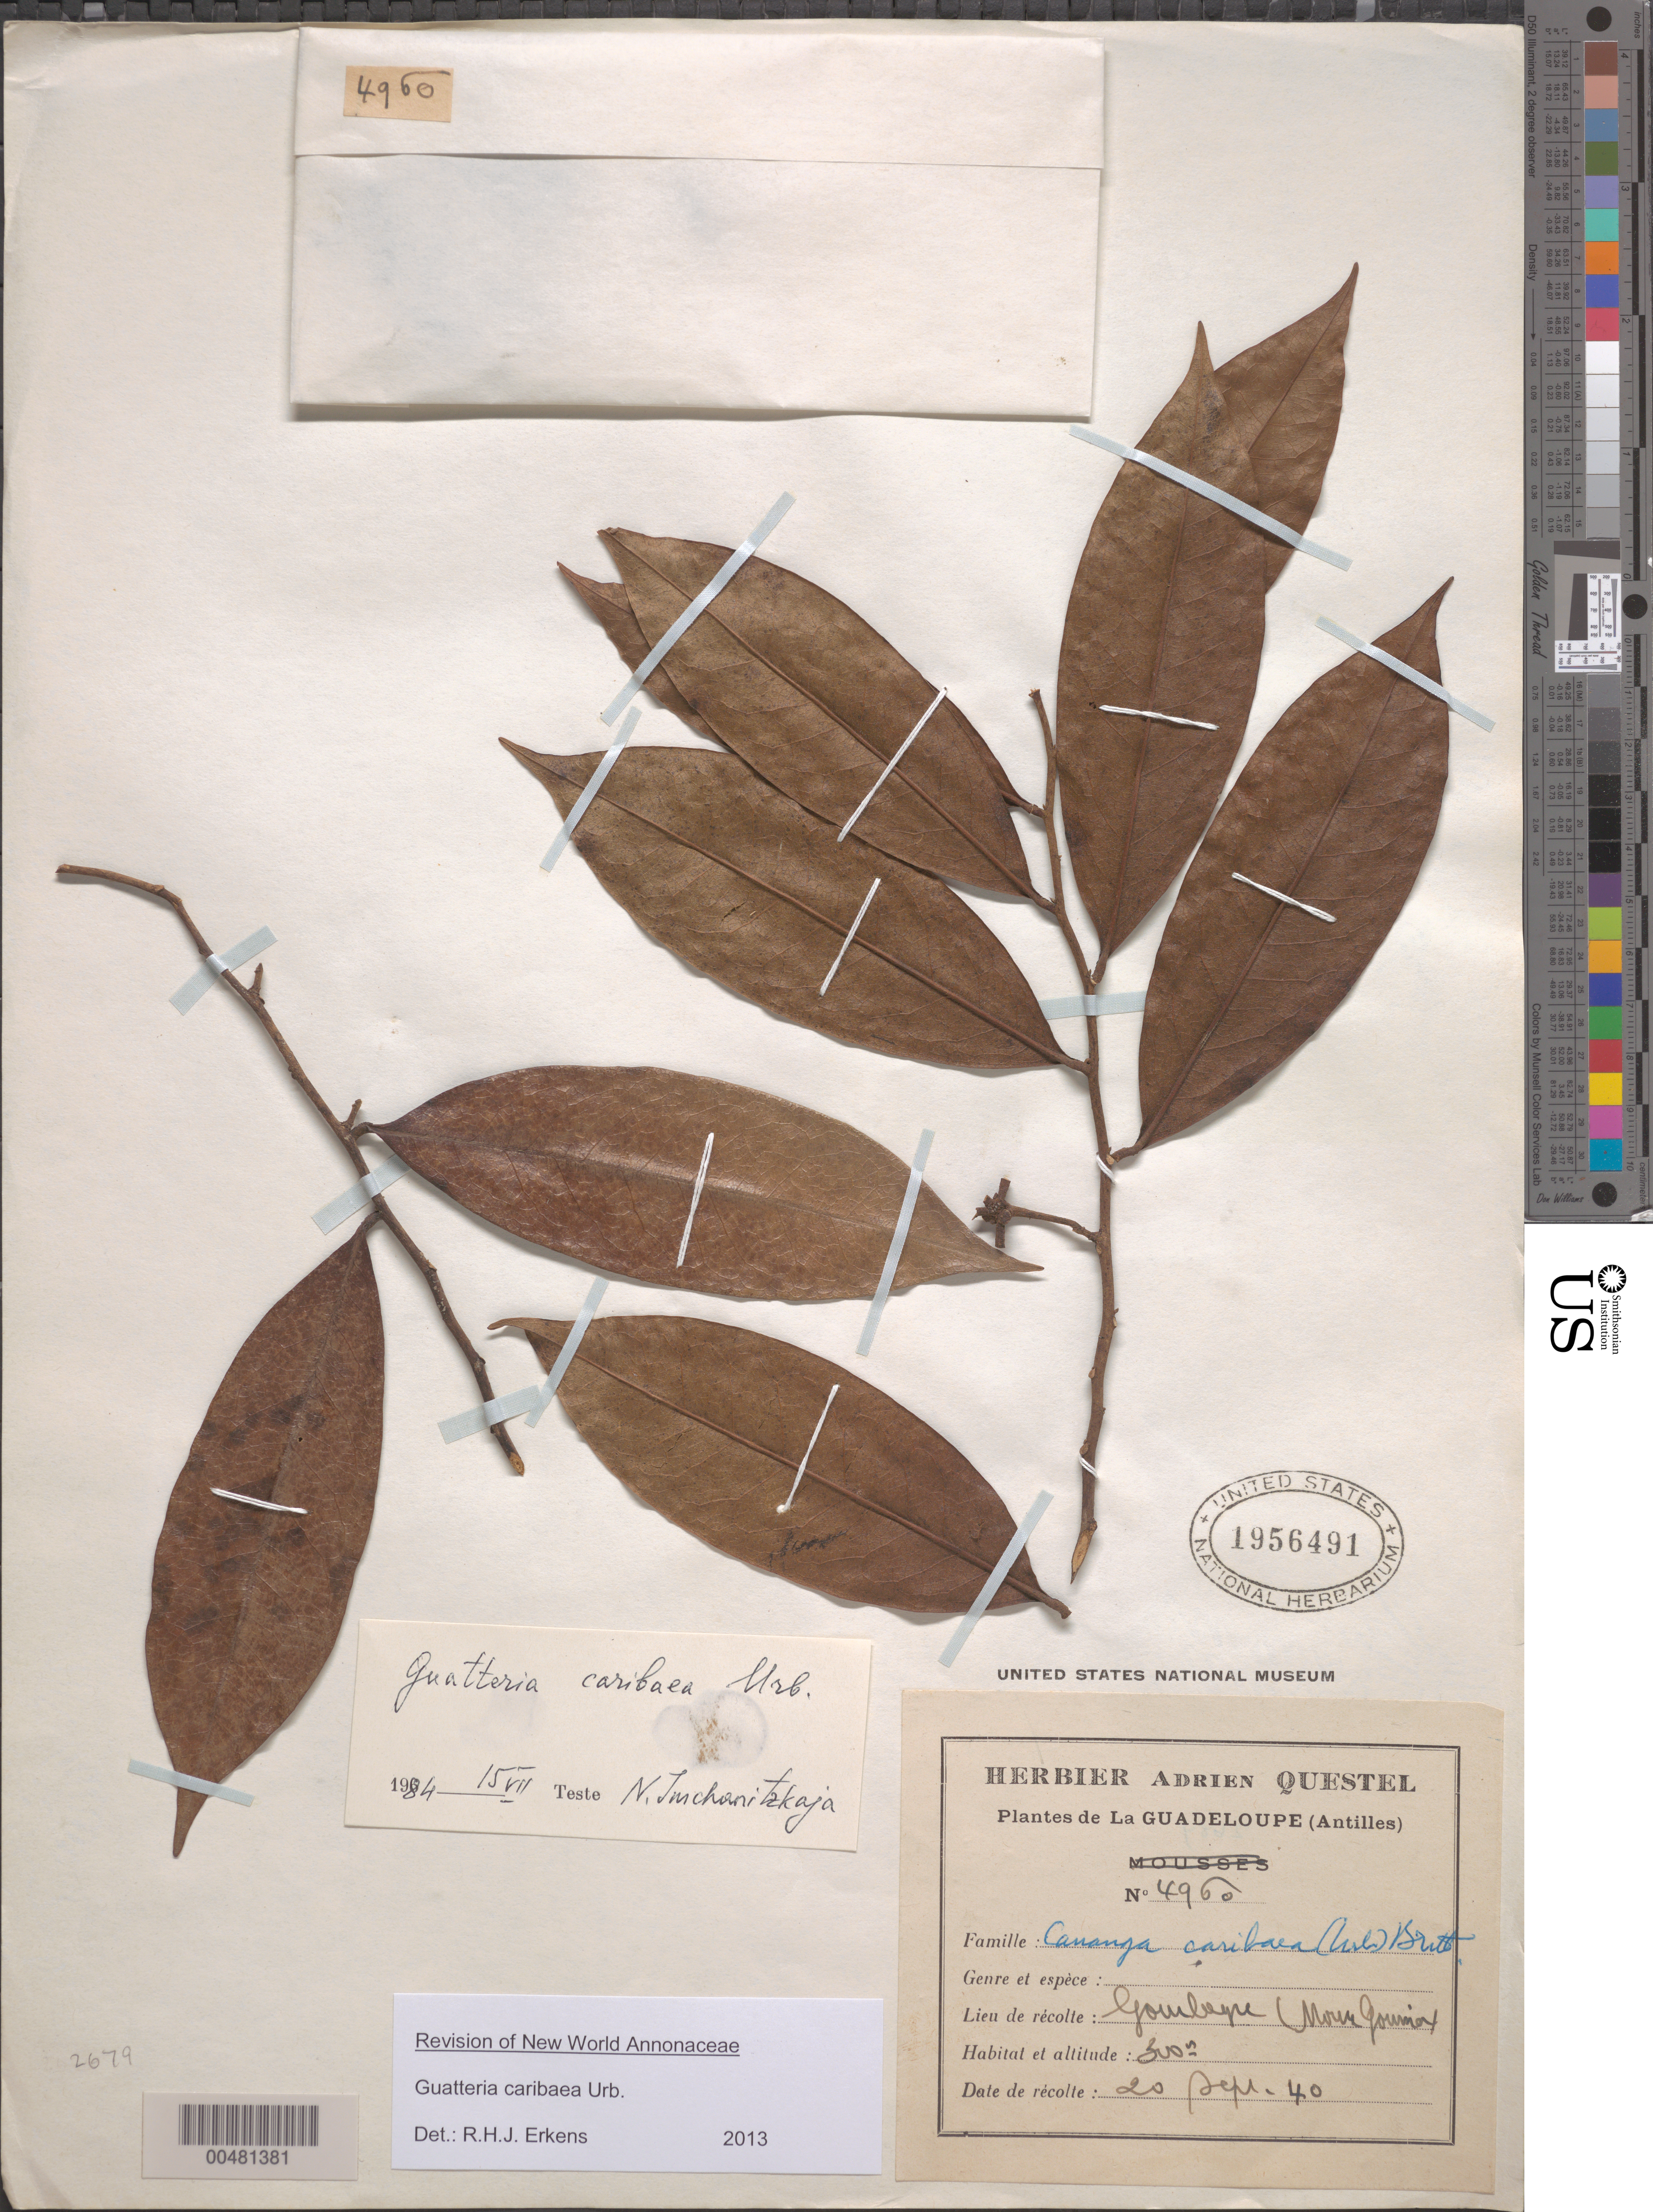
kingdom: Plantae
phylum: Tracheophyta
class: Magnoliopsida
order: Magnoliales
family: Annonaceae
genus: Guatteria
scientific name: Guatteria caribaea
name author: Urb.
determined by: Erkens, R. H. J.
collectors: A. Questel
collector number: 4960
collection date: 1940-09-20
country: Guadeloupe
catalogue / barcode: US 1956491